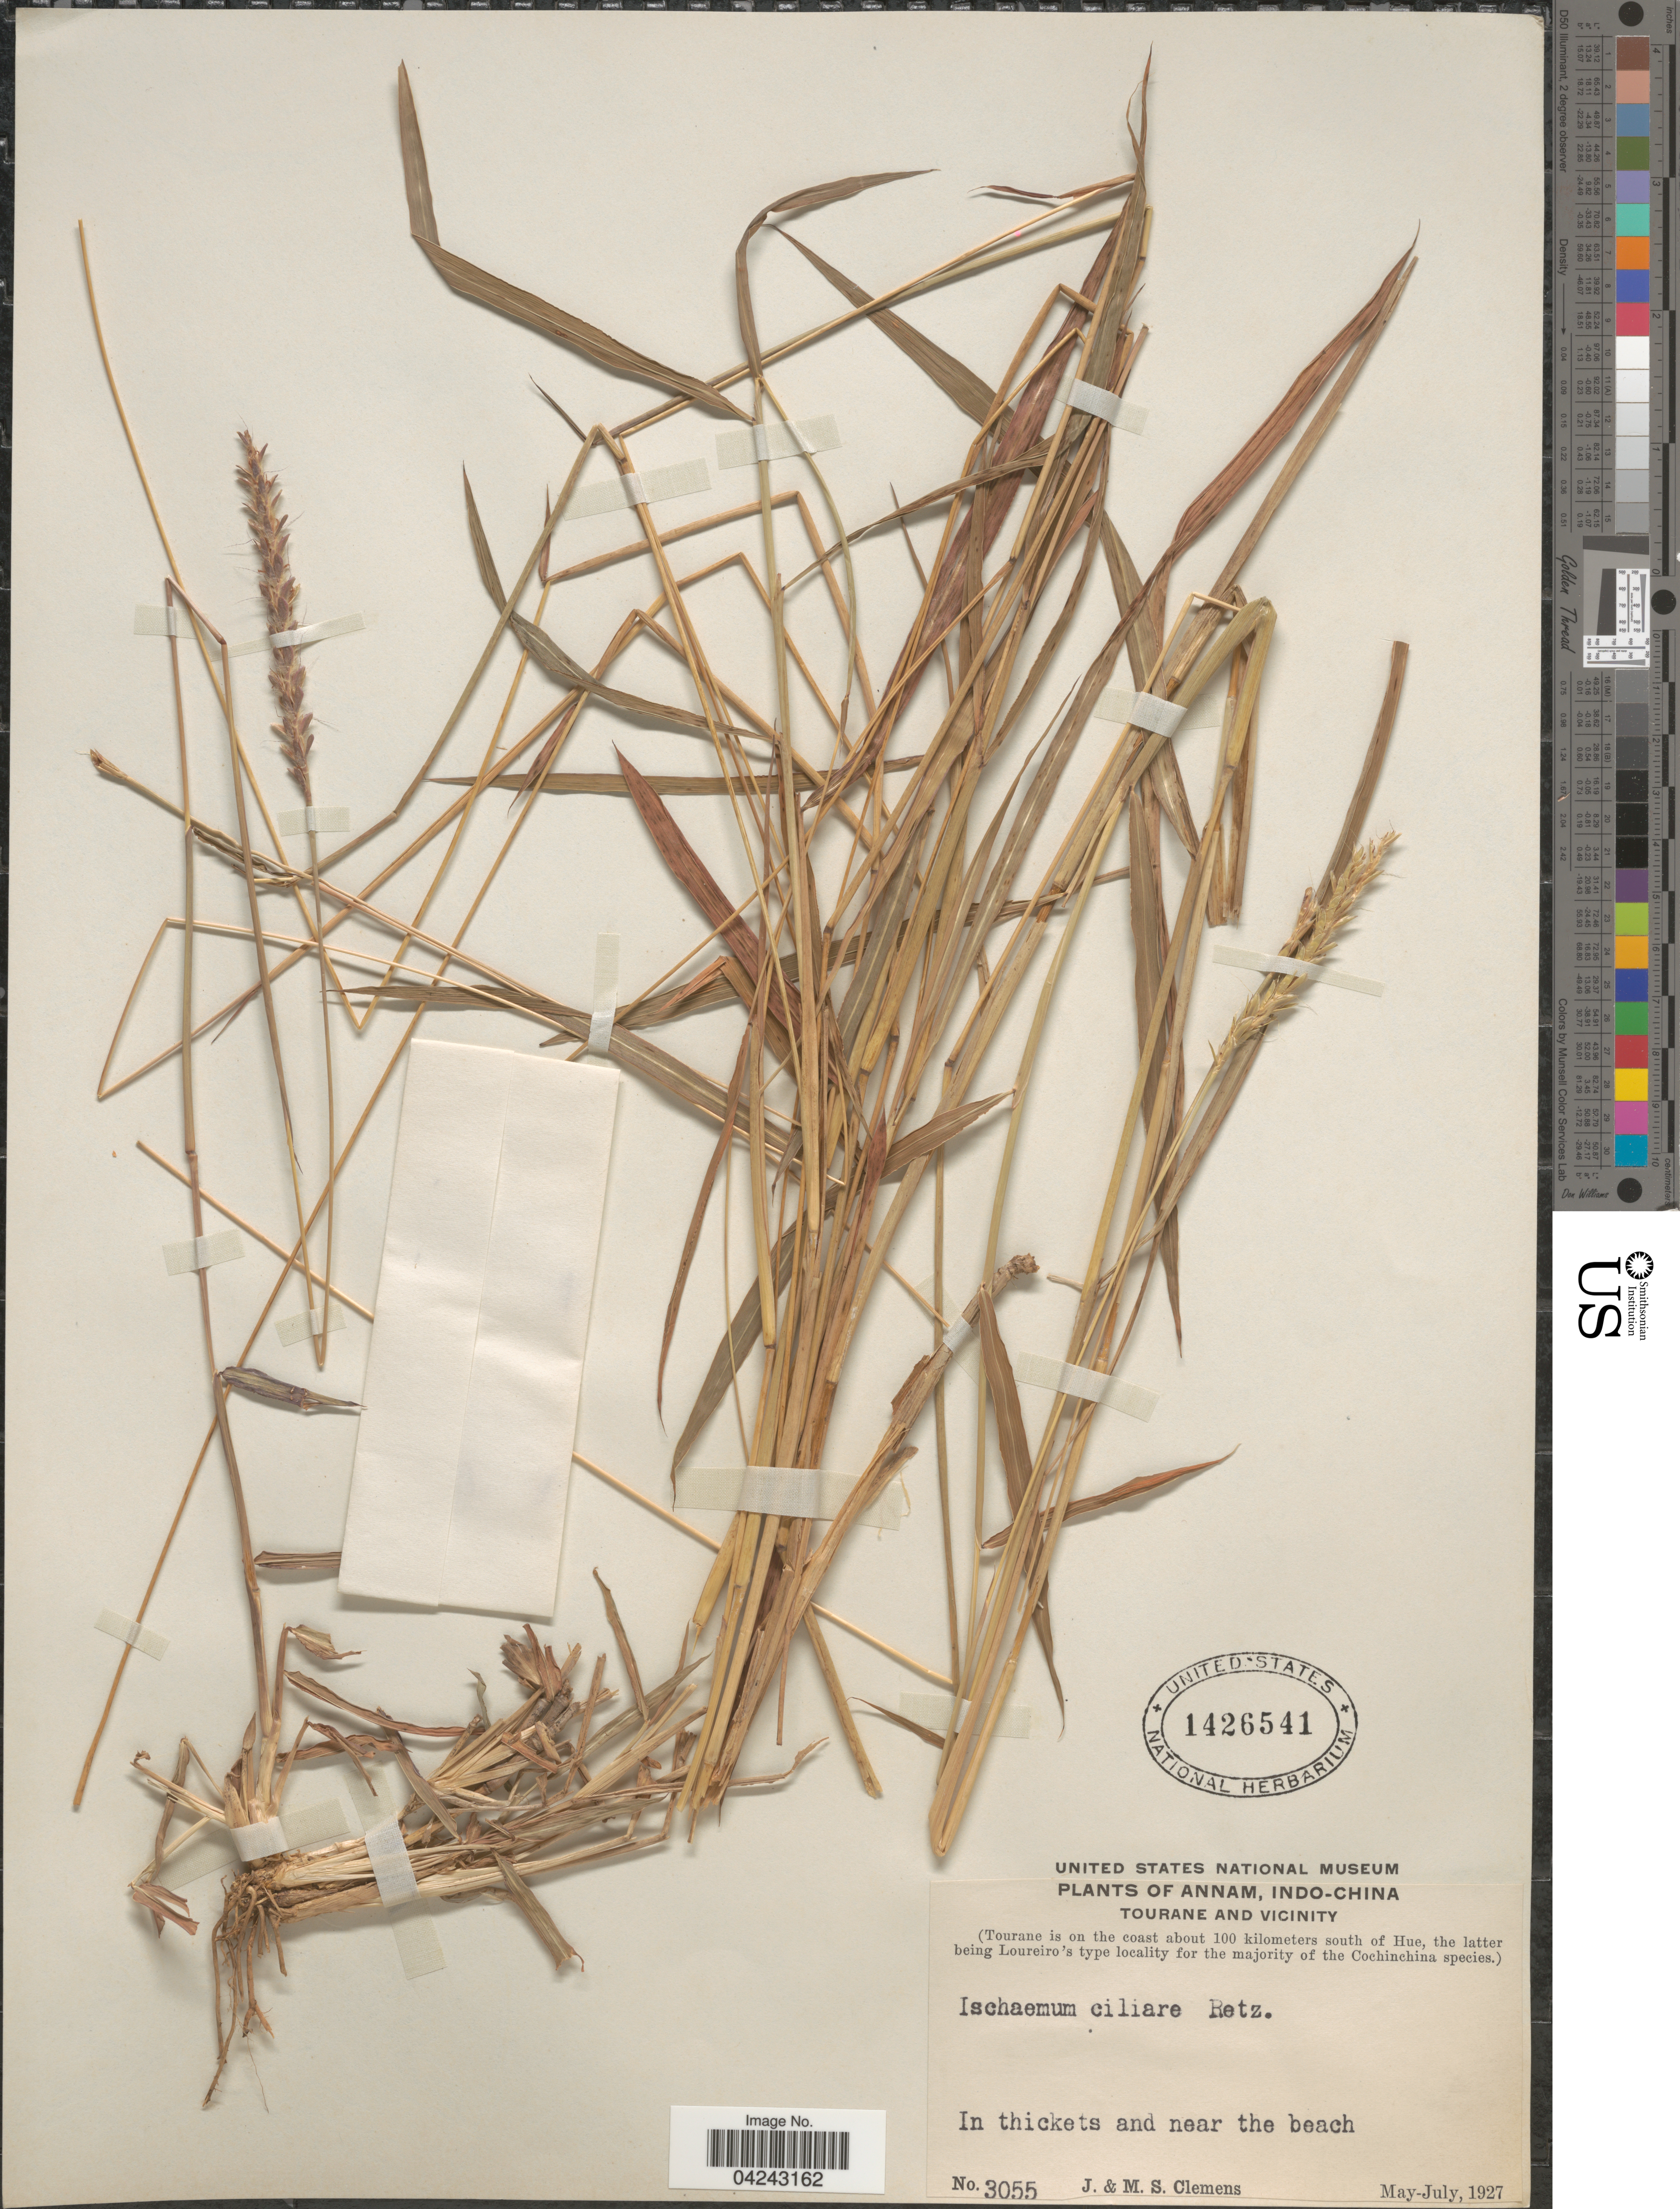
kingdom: Plantae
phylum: Tracheophyta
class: Liliopsida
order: Poales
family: Poaceae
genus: Ischaemum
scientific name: Ischaemum aristatum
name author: L.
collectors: J. Clemens & M. S. Clemens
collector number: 3055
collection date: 1927-05/1927-07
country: Vietnam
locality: Annam. Tourane And Vicinity. (Tourane is on the coast about 100 kilometers south of Hue).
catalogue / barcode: US 1426541